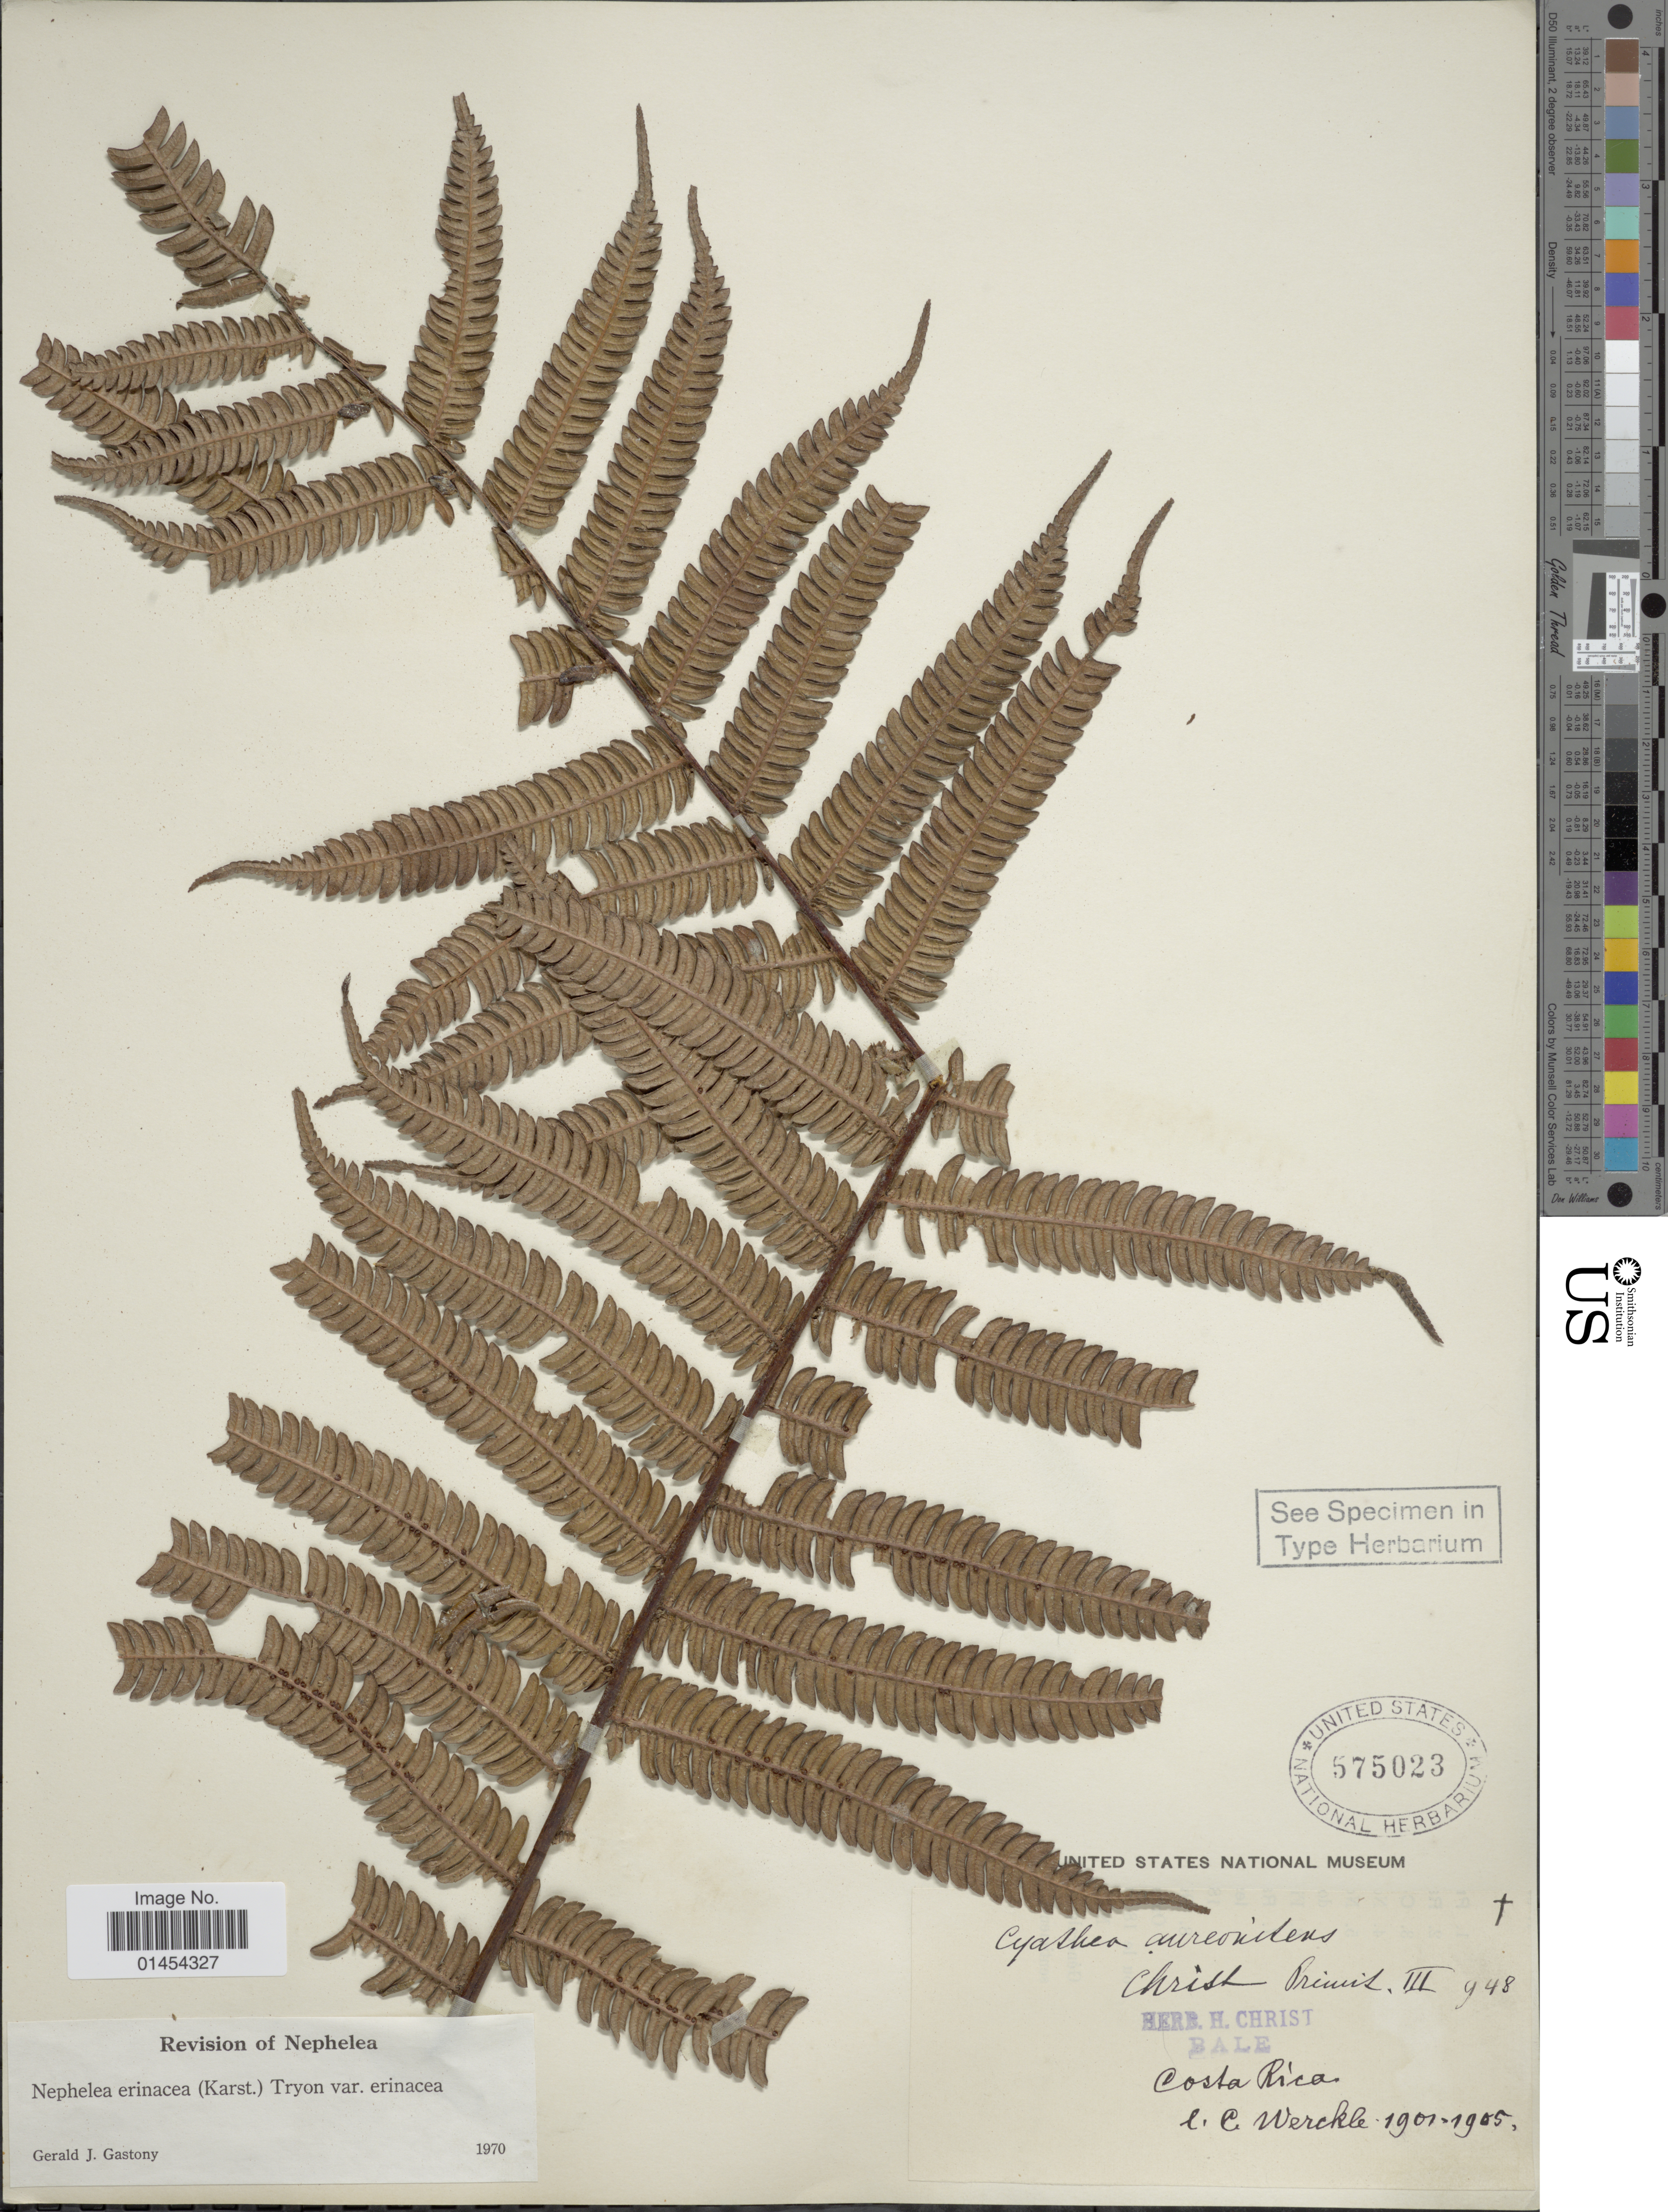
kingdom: Plantae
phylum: Tracheophyta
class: Polypodiopsida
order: Cyatheales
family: Cyatheaceae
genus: Alsophila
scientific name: Alsophila erinacea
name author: (H. Karst.) D.S. Conant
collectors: C. C Wercklé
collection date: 1901/1905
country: Costa Rica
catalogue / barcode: US 575023